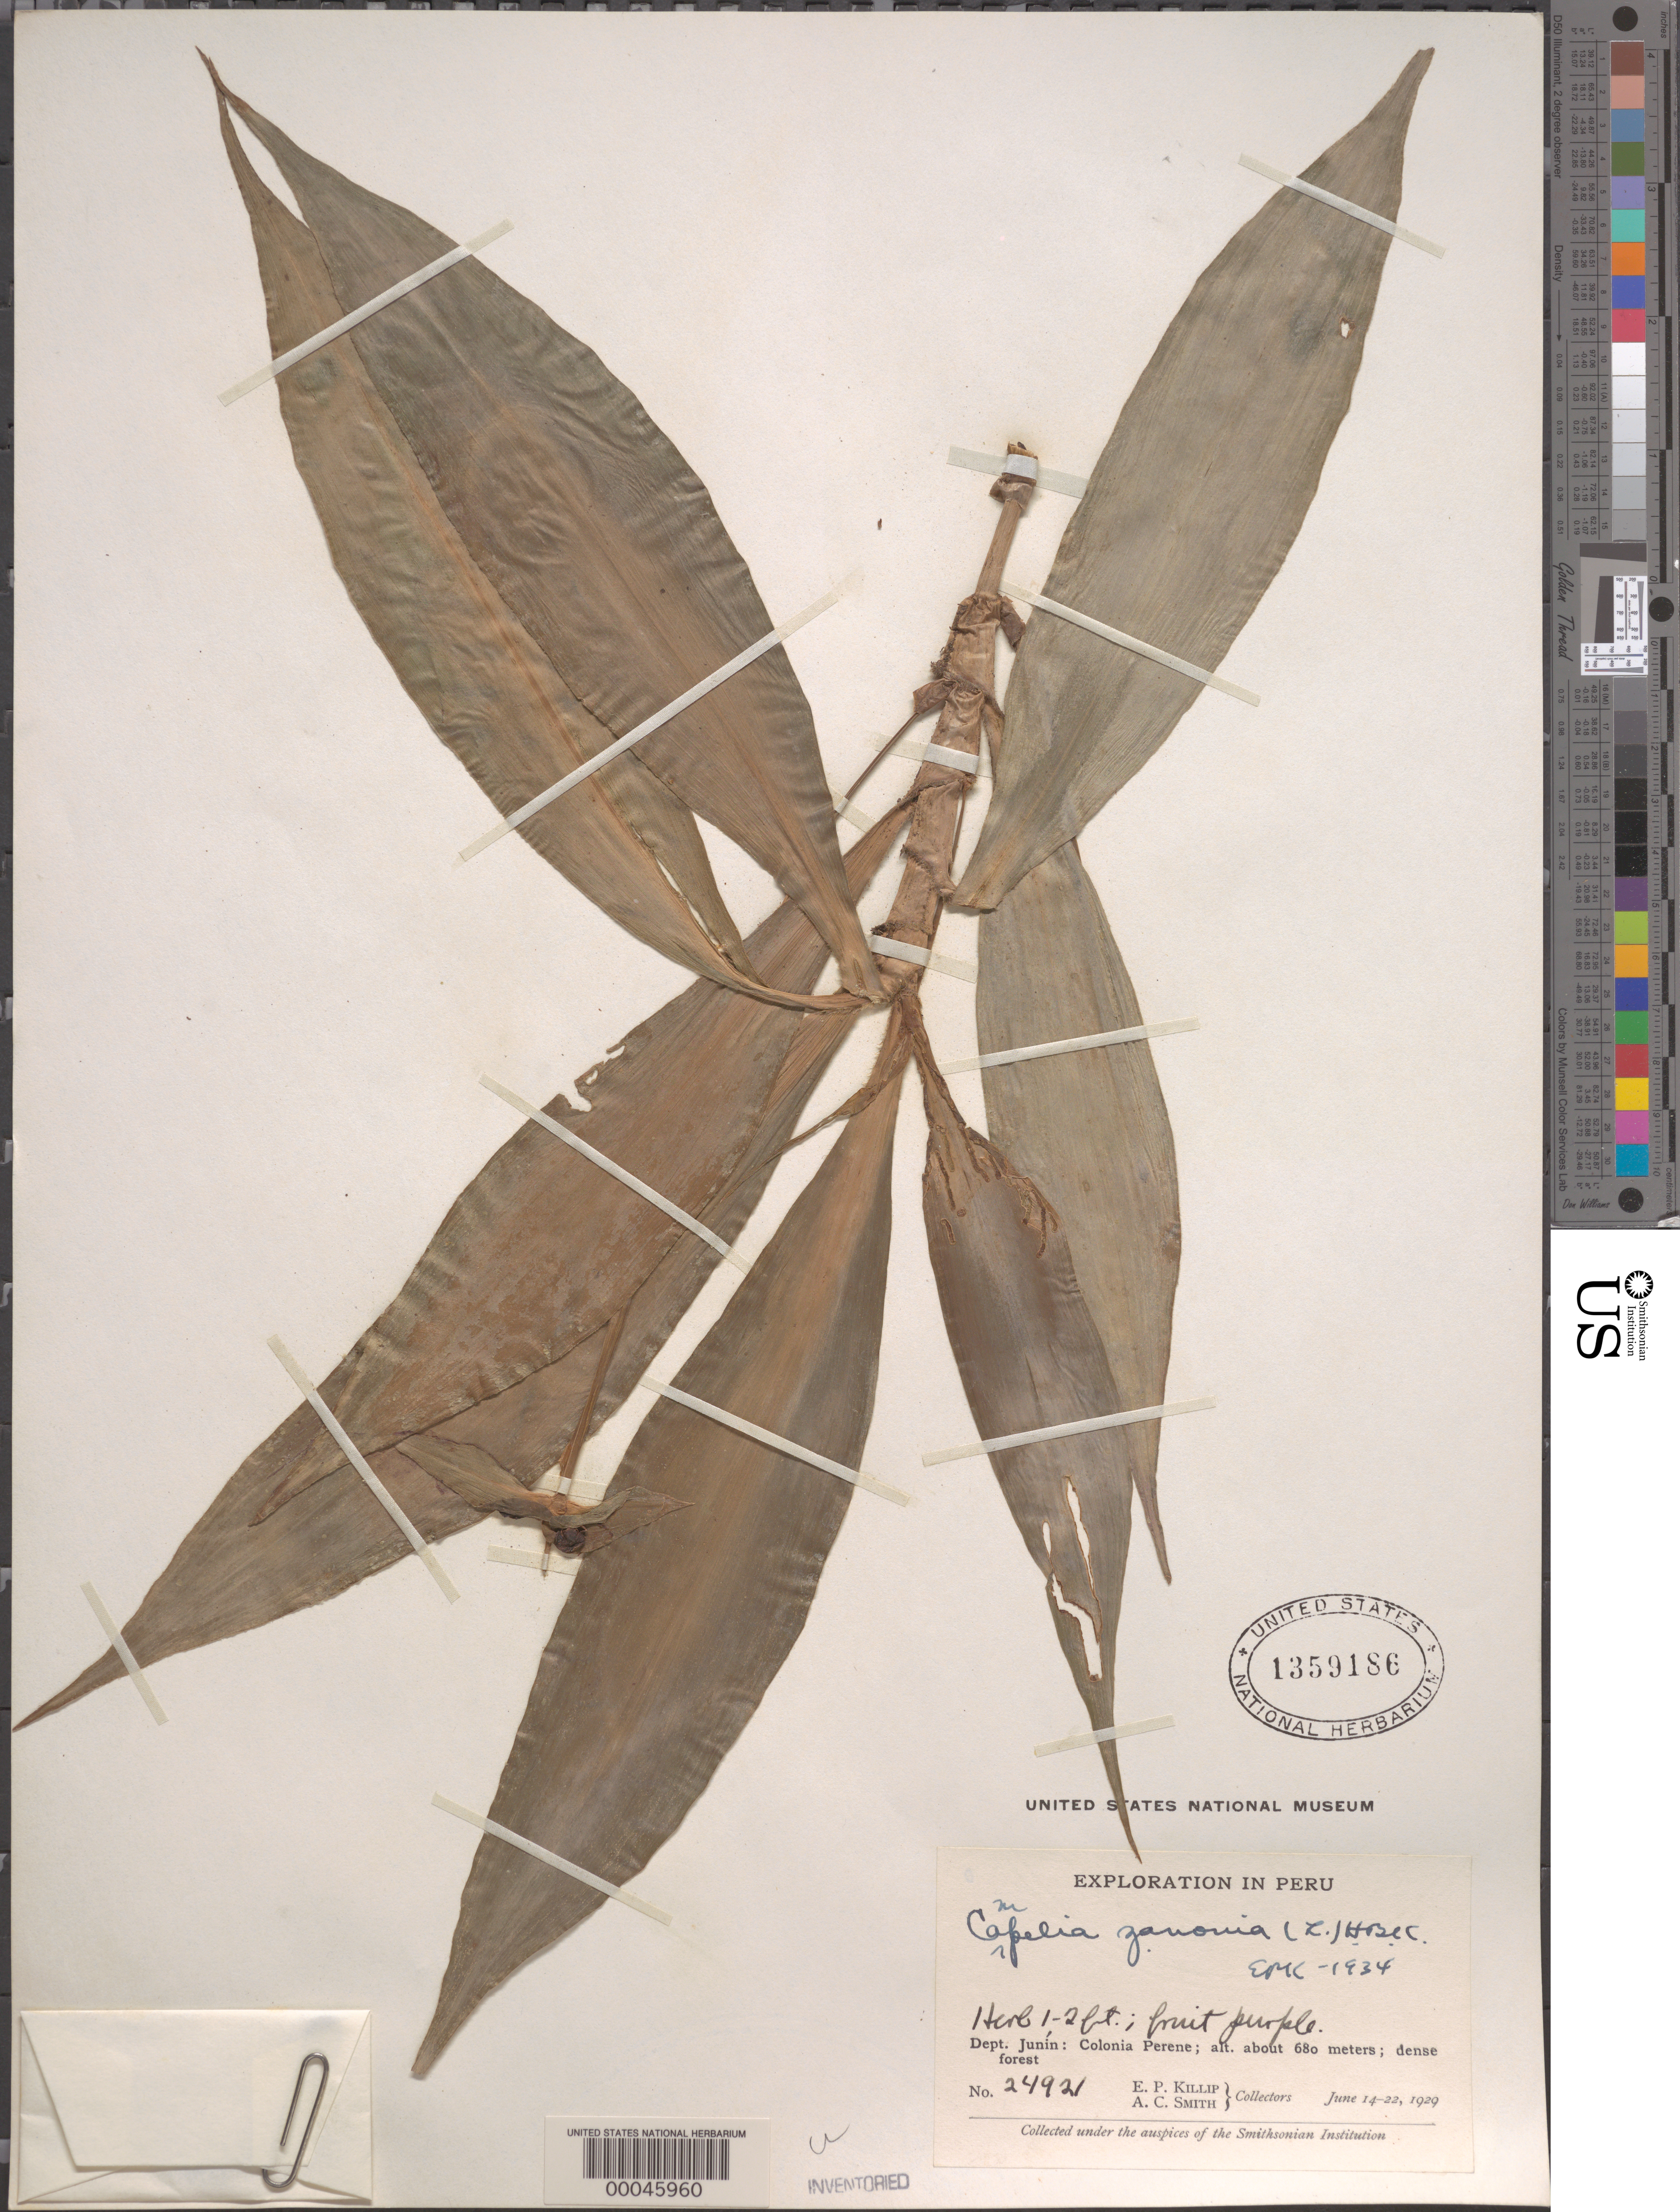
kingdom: Plantae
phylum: Tracheophyta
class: Liliopsida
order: Commelinales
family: Commelinaceae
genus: Tradescantia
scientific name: Tradescantia zanonia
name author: (L.) Sw.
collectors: E. P. Killip & A. C. Smith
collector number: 24921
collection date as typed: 14 Jun 1929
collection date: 1929-06-14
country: Peru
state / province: Junín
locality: Colonia perene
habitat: Dense forest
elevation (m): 680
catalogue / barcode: US 1359186